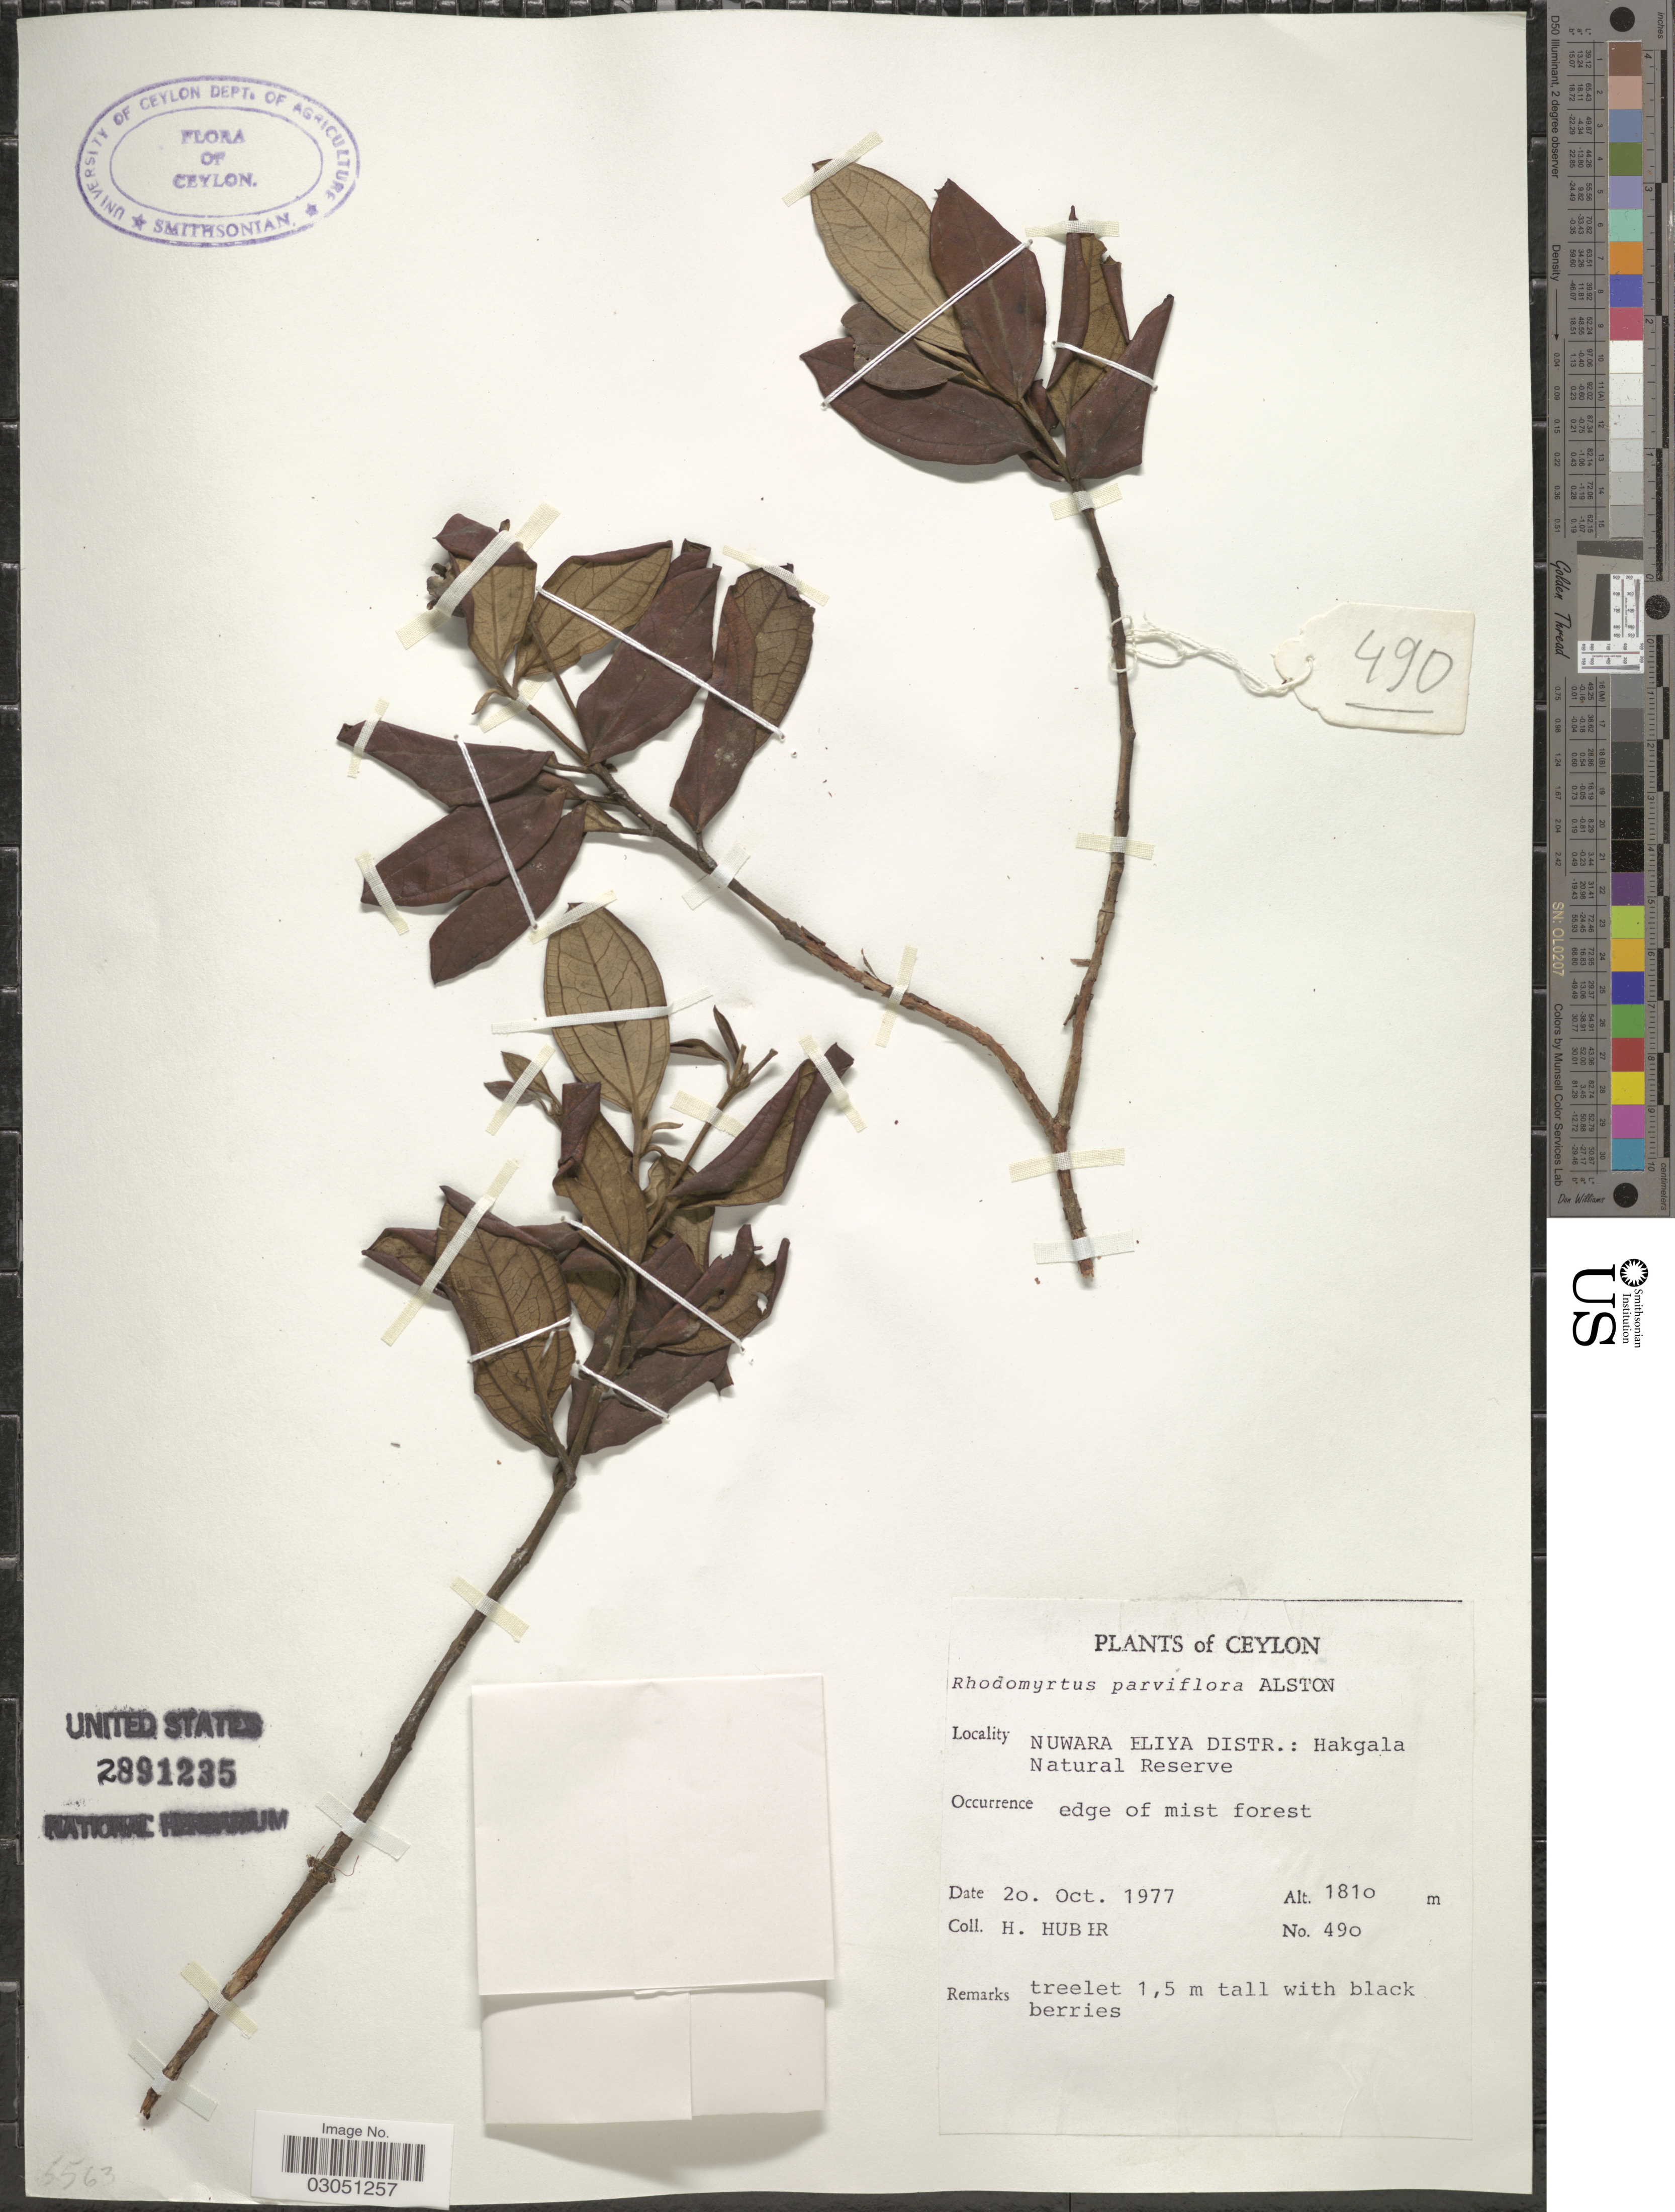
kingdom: Plantae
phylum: Tracheophyta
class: Magnoliopsida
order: Myrtales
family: Myrtaceae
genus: Rhodomyrtus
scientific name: Rhodomyrtus parviflora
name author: Alston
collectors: H. Huber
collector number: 490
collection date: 1977-10-20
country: Sri Lanka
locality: Ceylon, Nuwara Eliya Distr.: Hakgala Natural Reserve.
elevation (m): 1810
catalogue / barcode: US 2891235